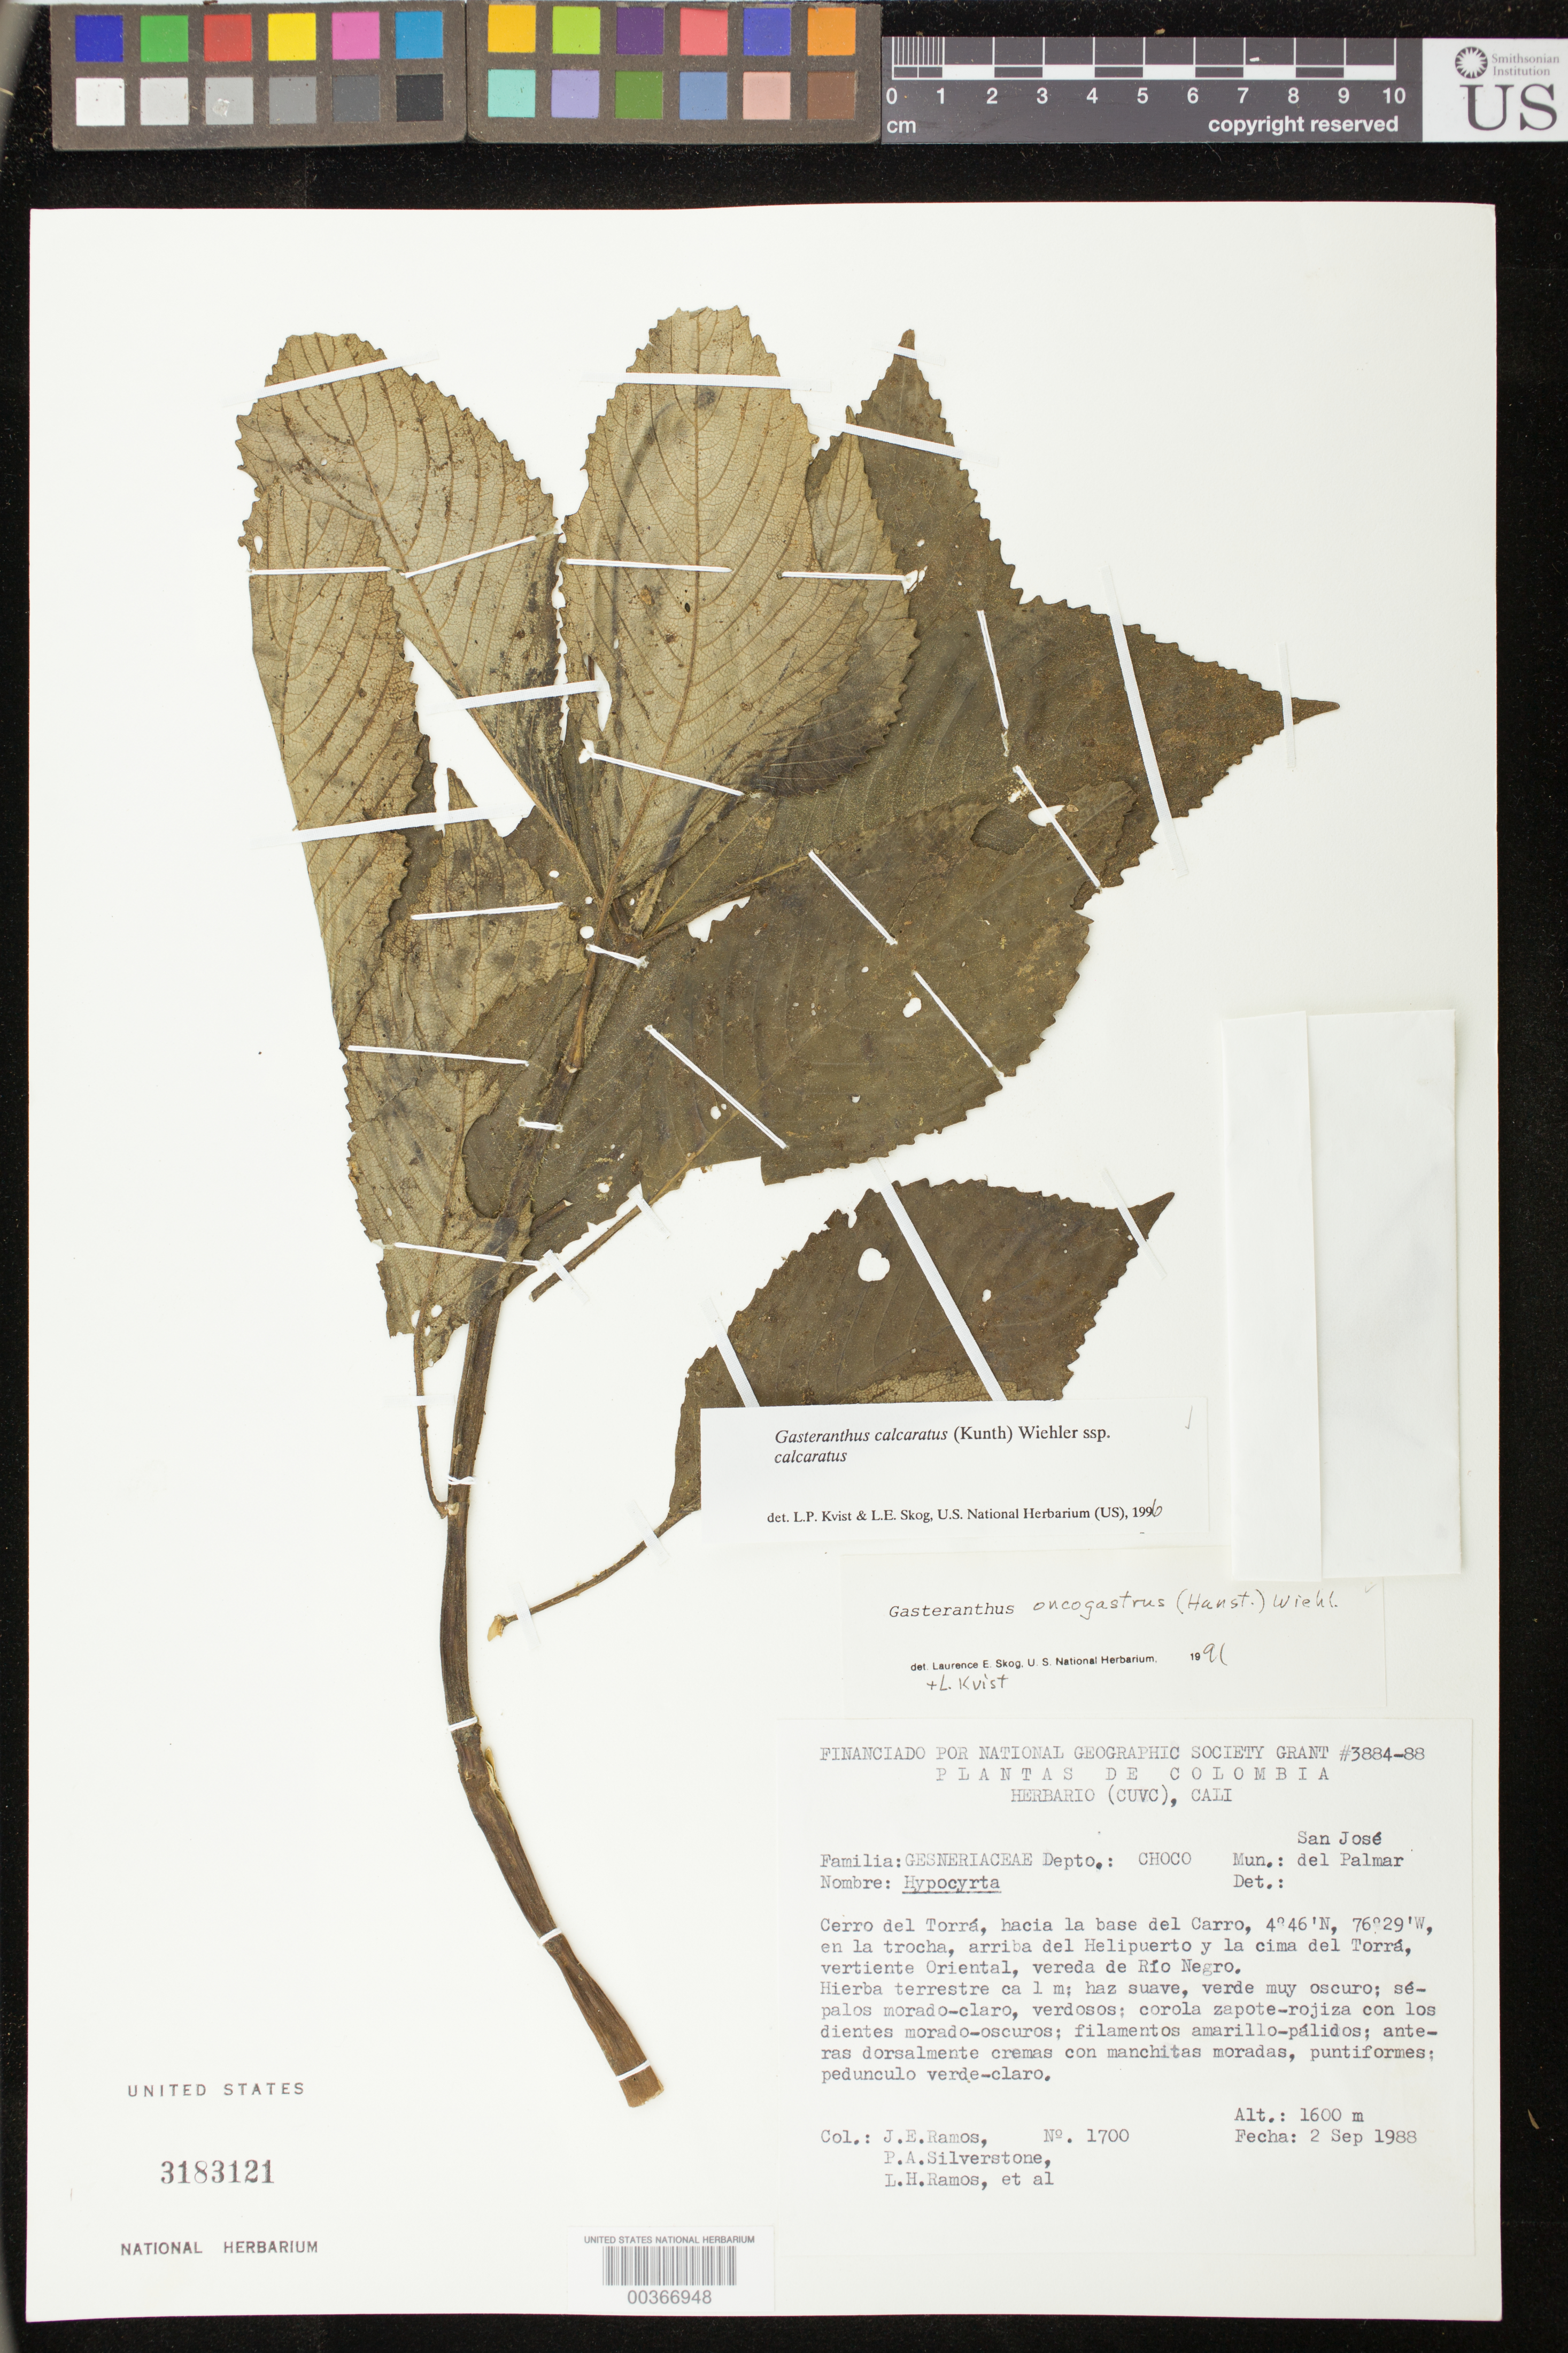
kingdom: Plantae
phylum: Tracheophyta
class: Magnoliopsida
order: Lamiales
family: Gesneriaceae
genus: Gasteranthus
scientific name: Gasteranthus calcaratus subsp. calcaratus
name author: (Kunth) Wiehler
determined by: Skog, Laurence E.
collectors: J. E. Ramos, P. A. Silverstone-Sopkin, L. Ramos & et al.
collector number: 1700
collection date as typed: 02 Sep 1988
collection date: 1988-09-02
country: Colombia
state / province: Chocó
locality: Mun. San José del Palmar, Cerro del Torrá, hacia la base del Carro, en la trocha, arriba del Helipuerto y la cima del Torrá, vertiente Oriental, vereda de Río Negro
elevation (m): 1600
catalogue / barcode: US 3183121